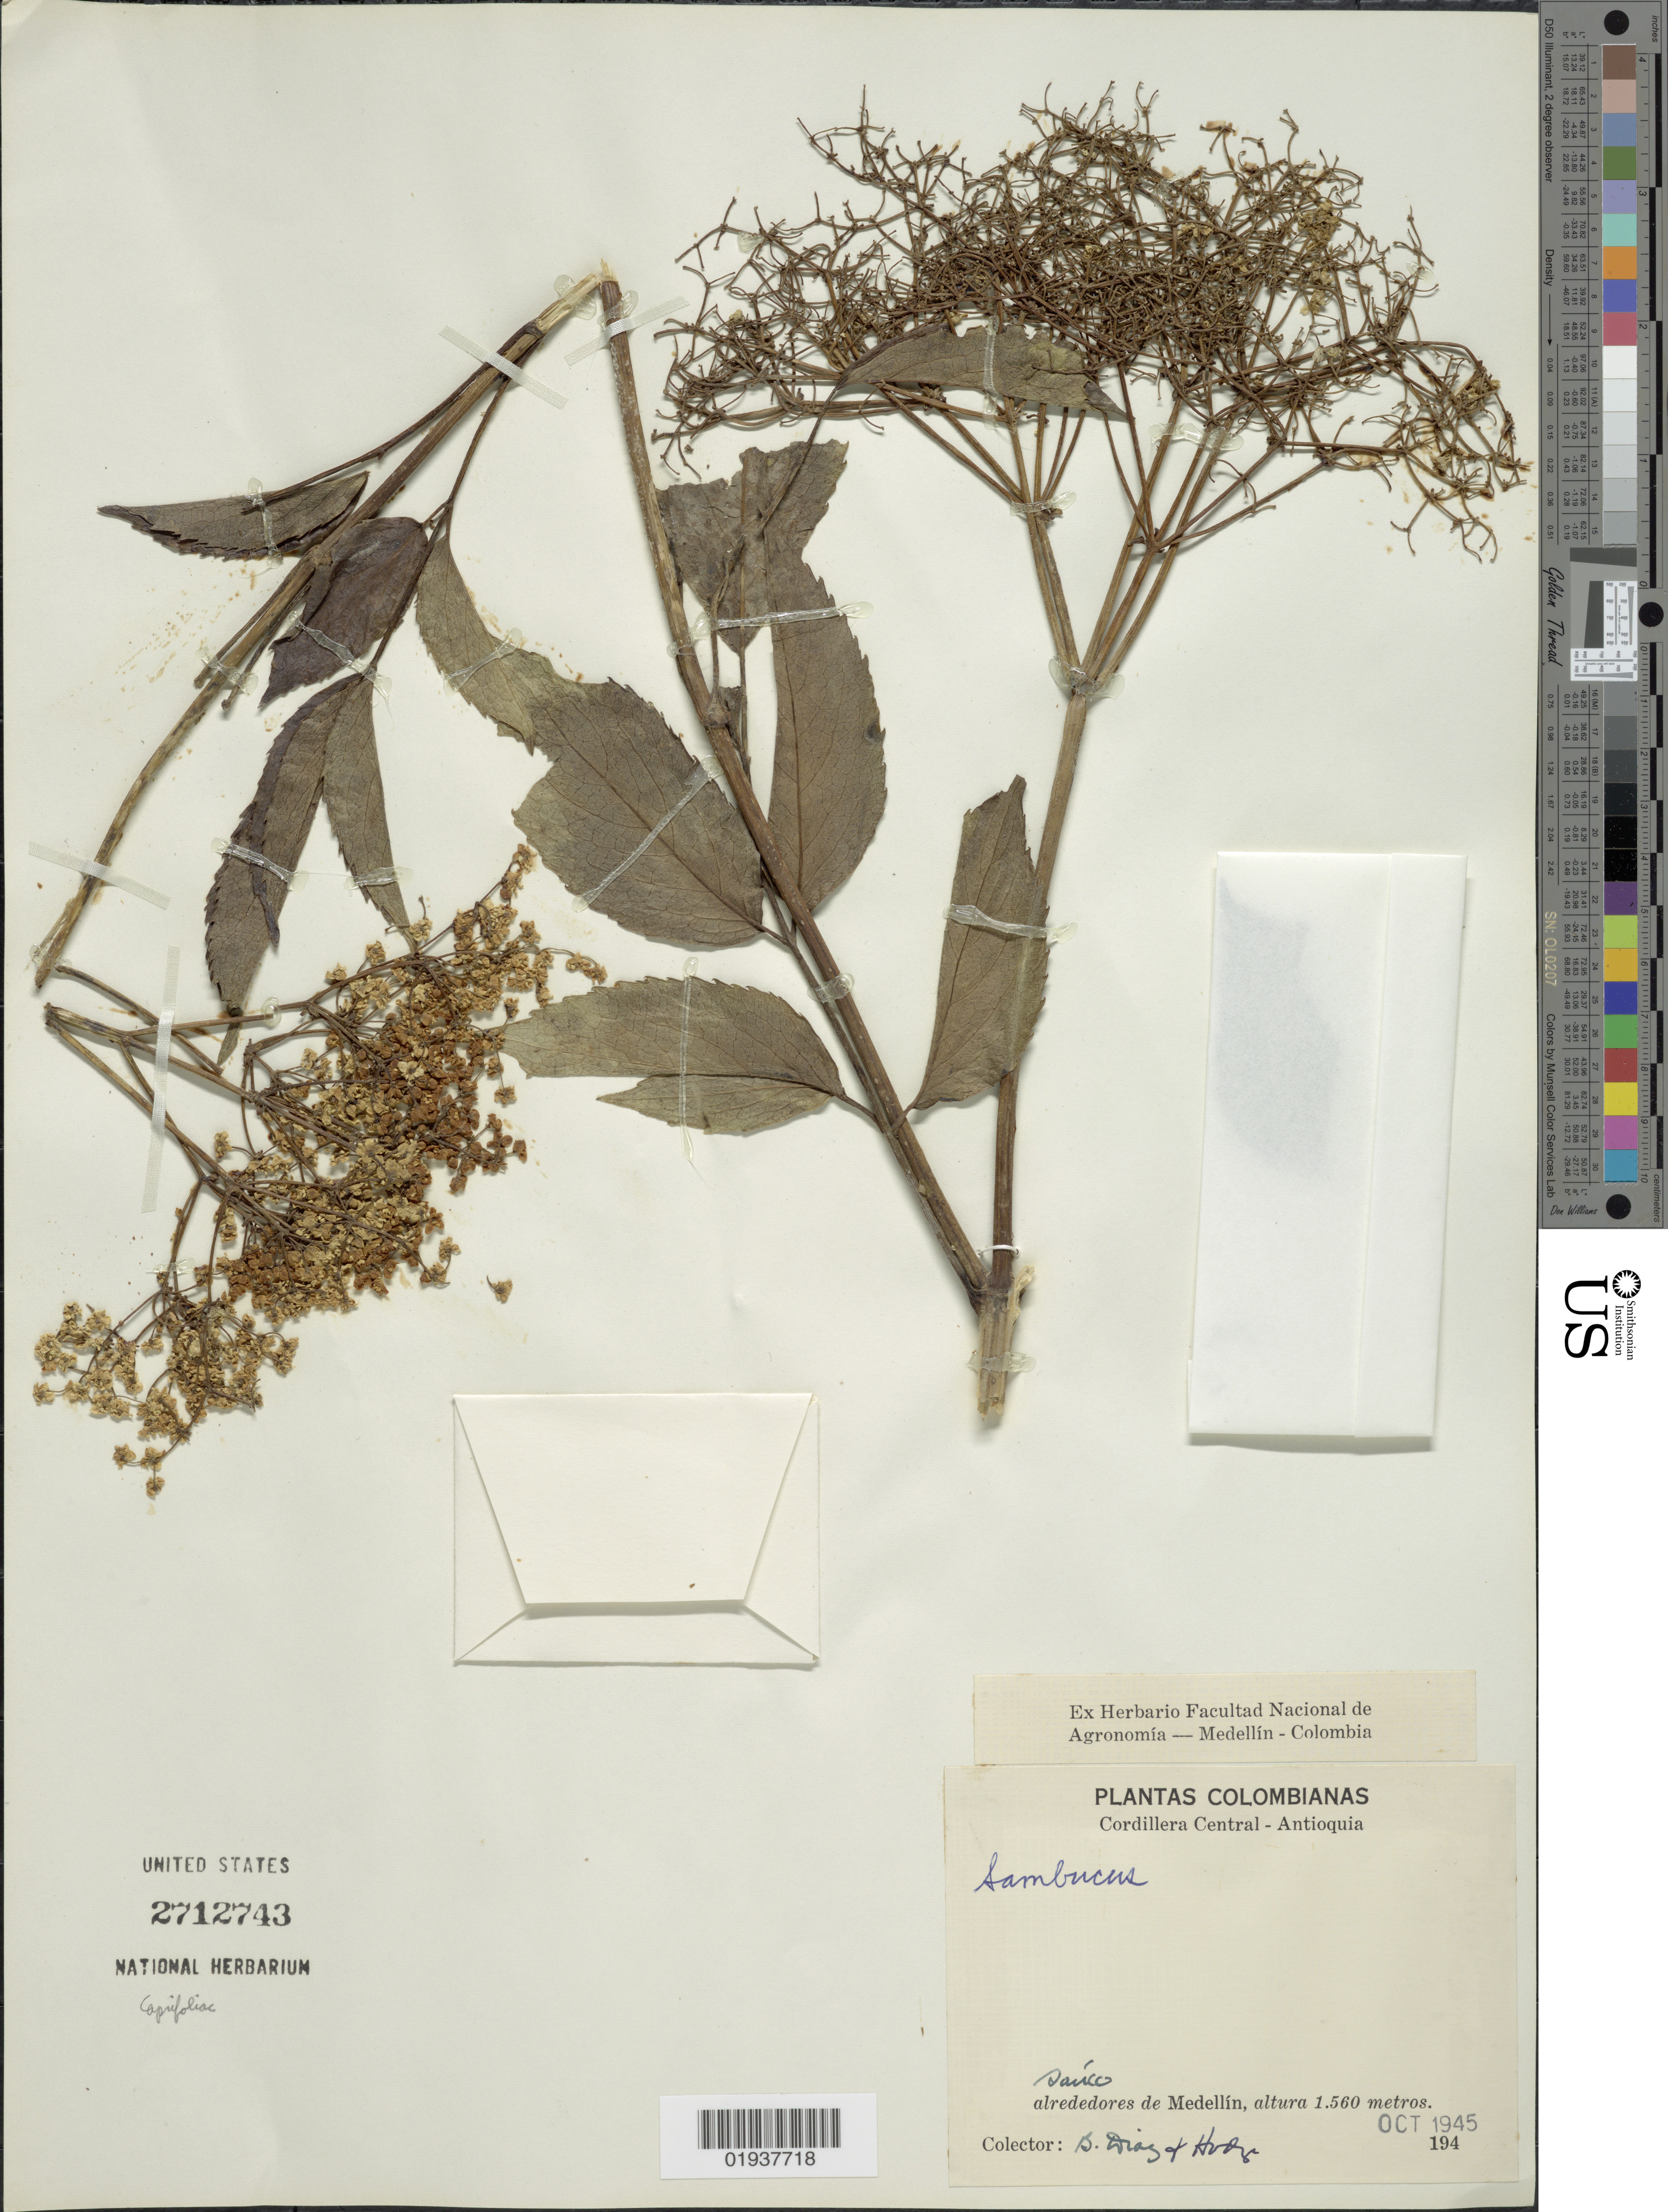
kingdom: Plantae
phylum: Tracheophyta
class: Magnoliopsida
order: Dipsacales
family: Viburnaceae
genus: Sambucus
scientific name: Sambucus sp.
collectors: D. Díaz & Hodge, --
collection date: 1945-10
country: Colombia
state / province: Antioquia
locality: Cordillera Central, alrededores de Medellín.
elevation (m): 1560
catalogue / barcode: US 2712743